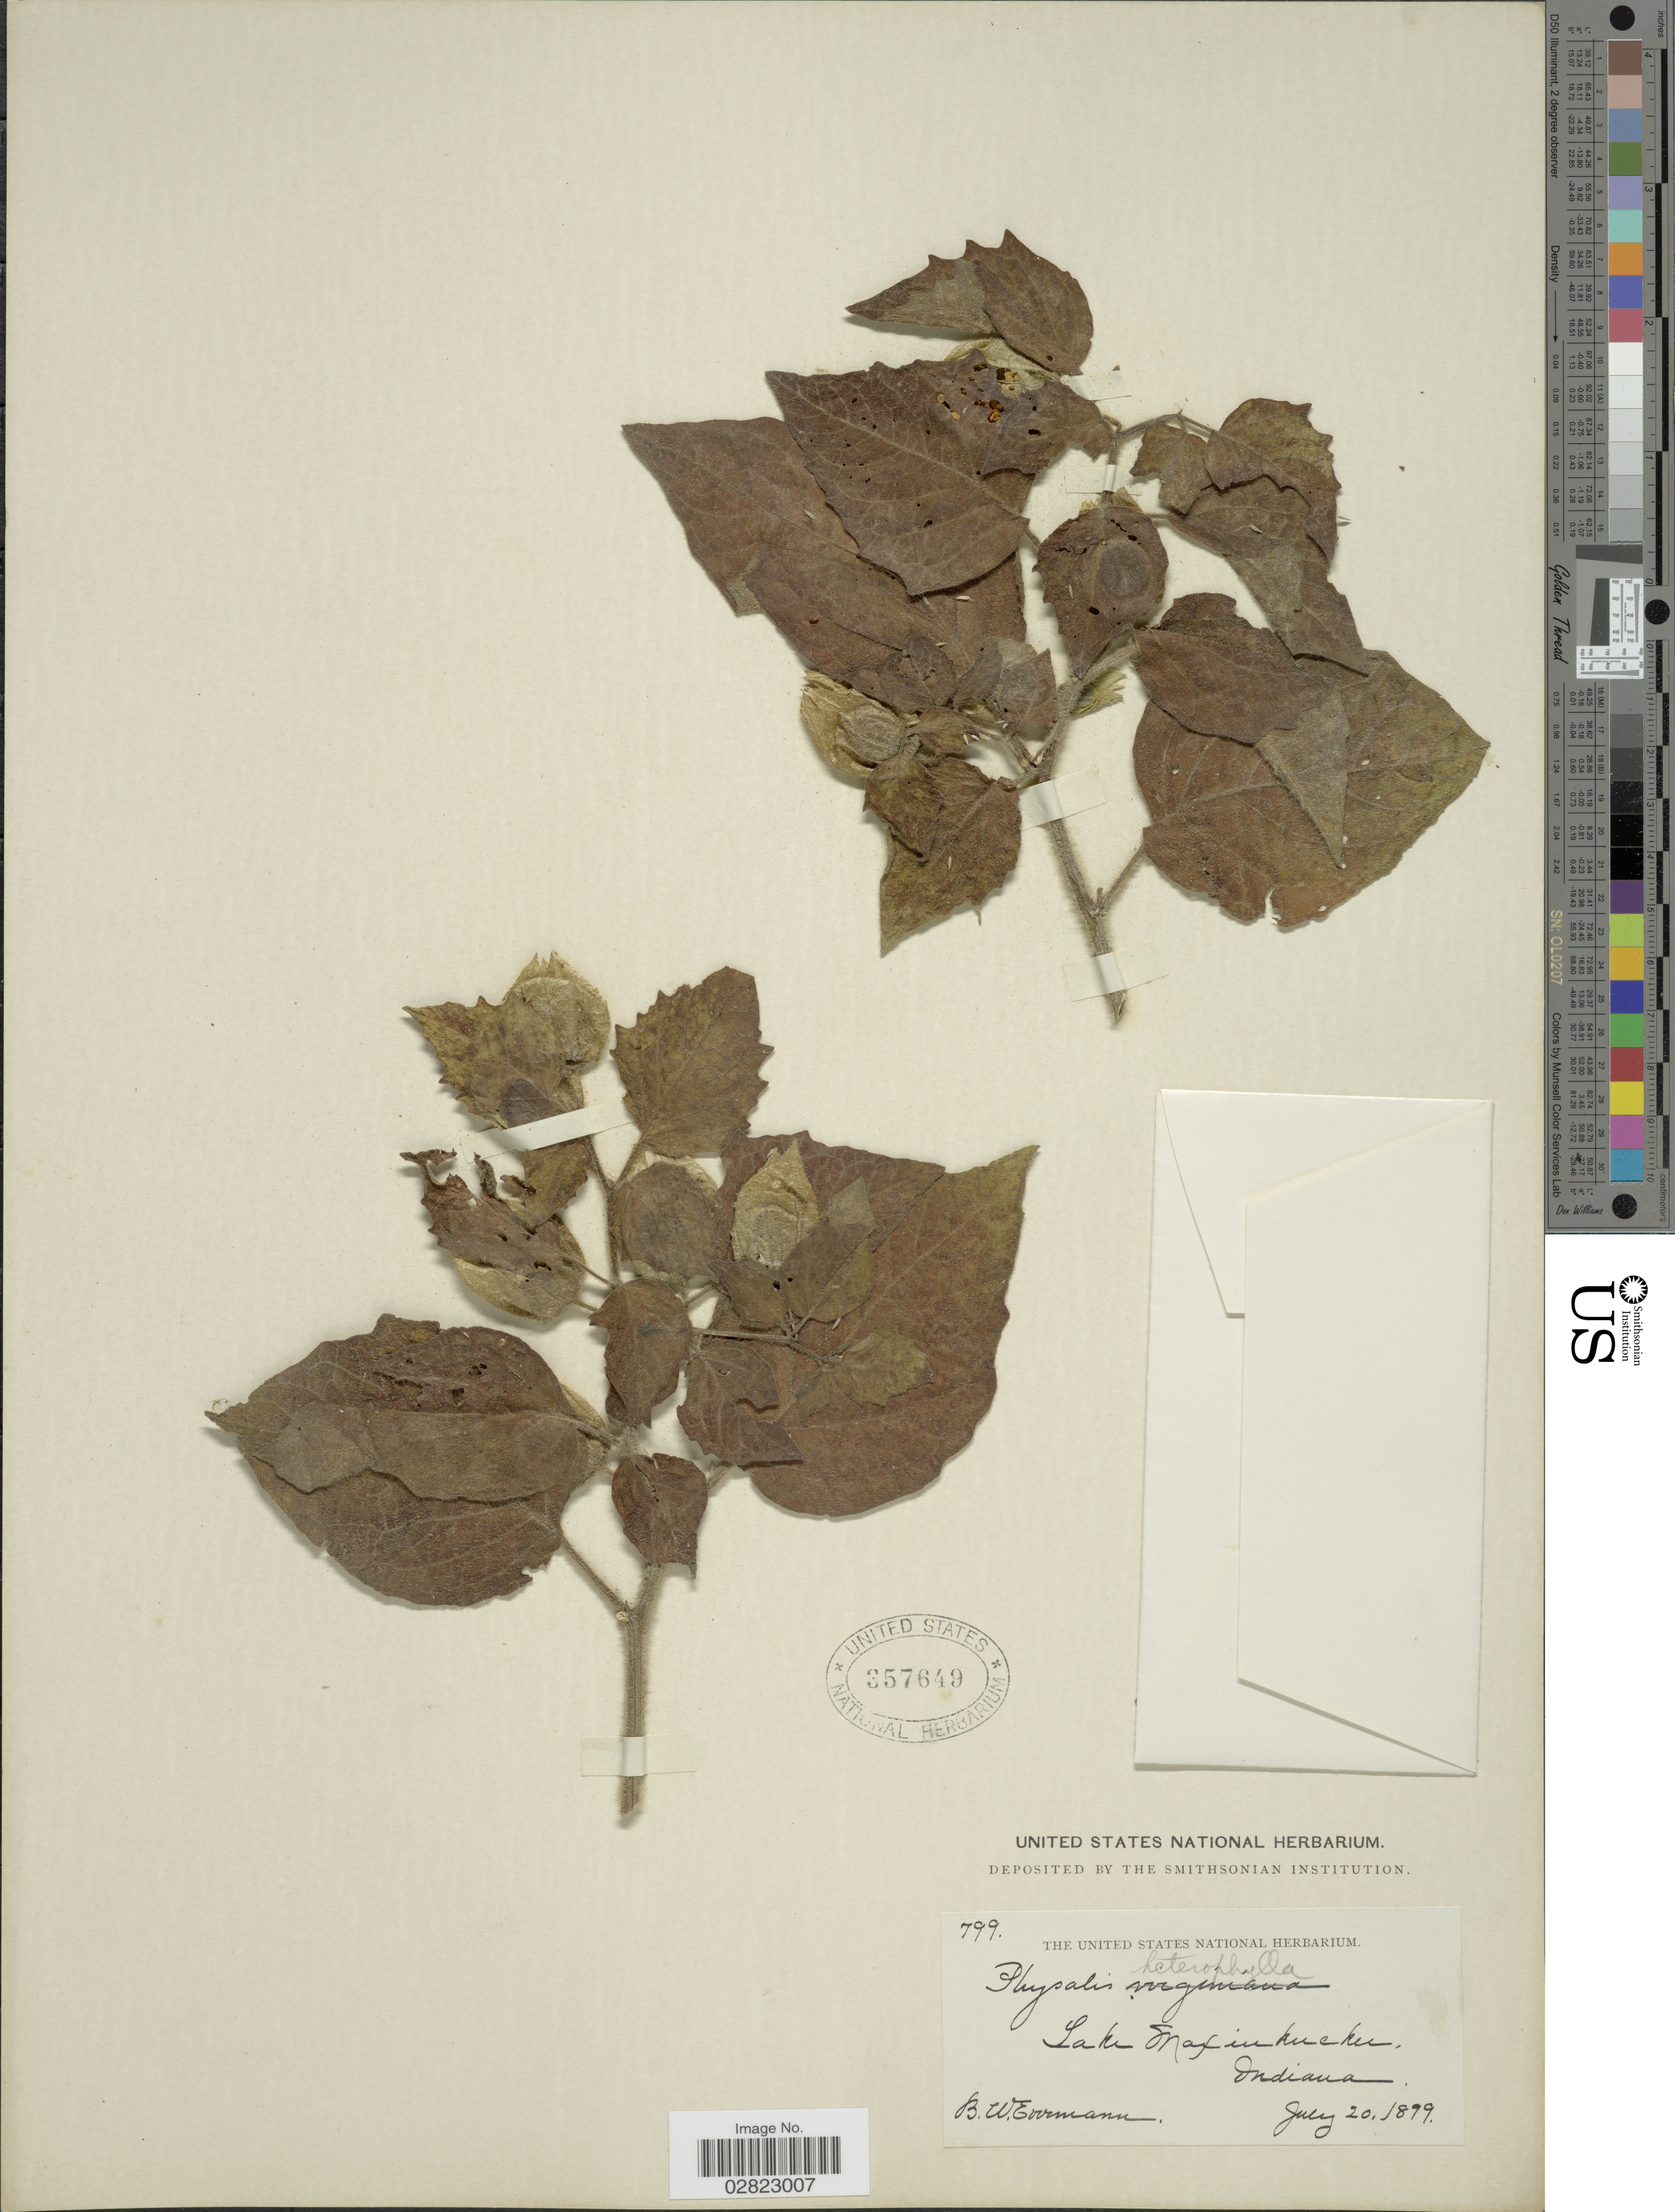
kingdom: Plantae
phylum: Tracheophyta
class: Magnoliopsida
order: Solanales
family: Solanaceae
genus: Physalis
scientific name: Physalis ambigua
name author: (A. Gray) Britton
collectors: B. W. Evermann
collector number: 799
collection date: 1899-07-20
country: United States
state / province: Indiana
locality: Lake Maxinkuckee.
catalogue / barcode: US 357649